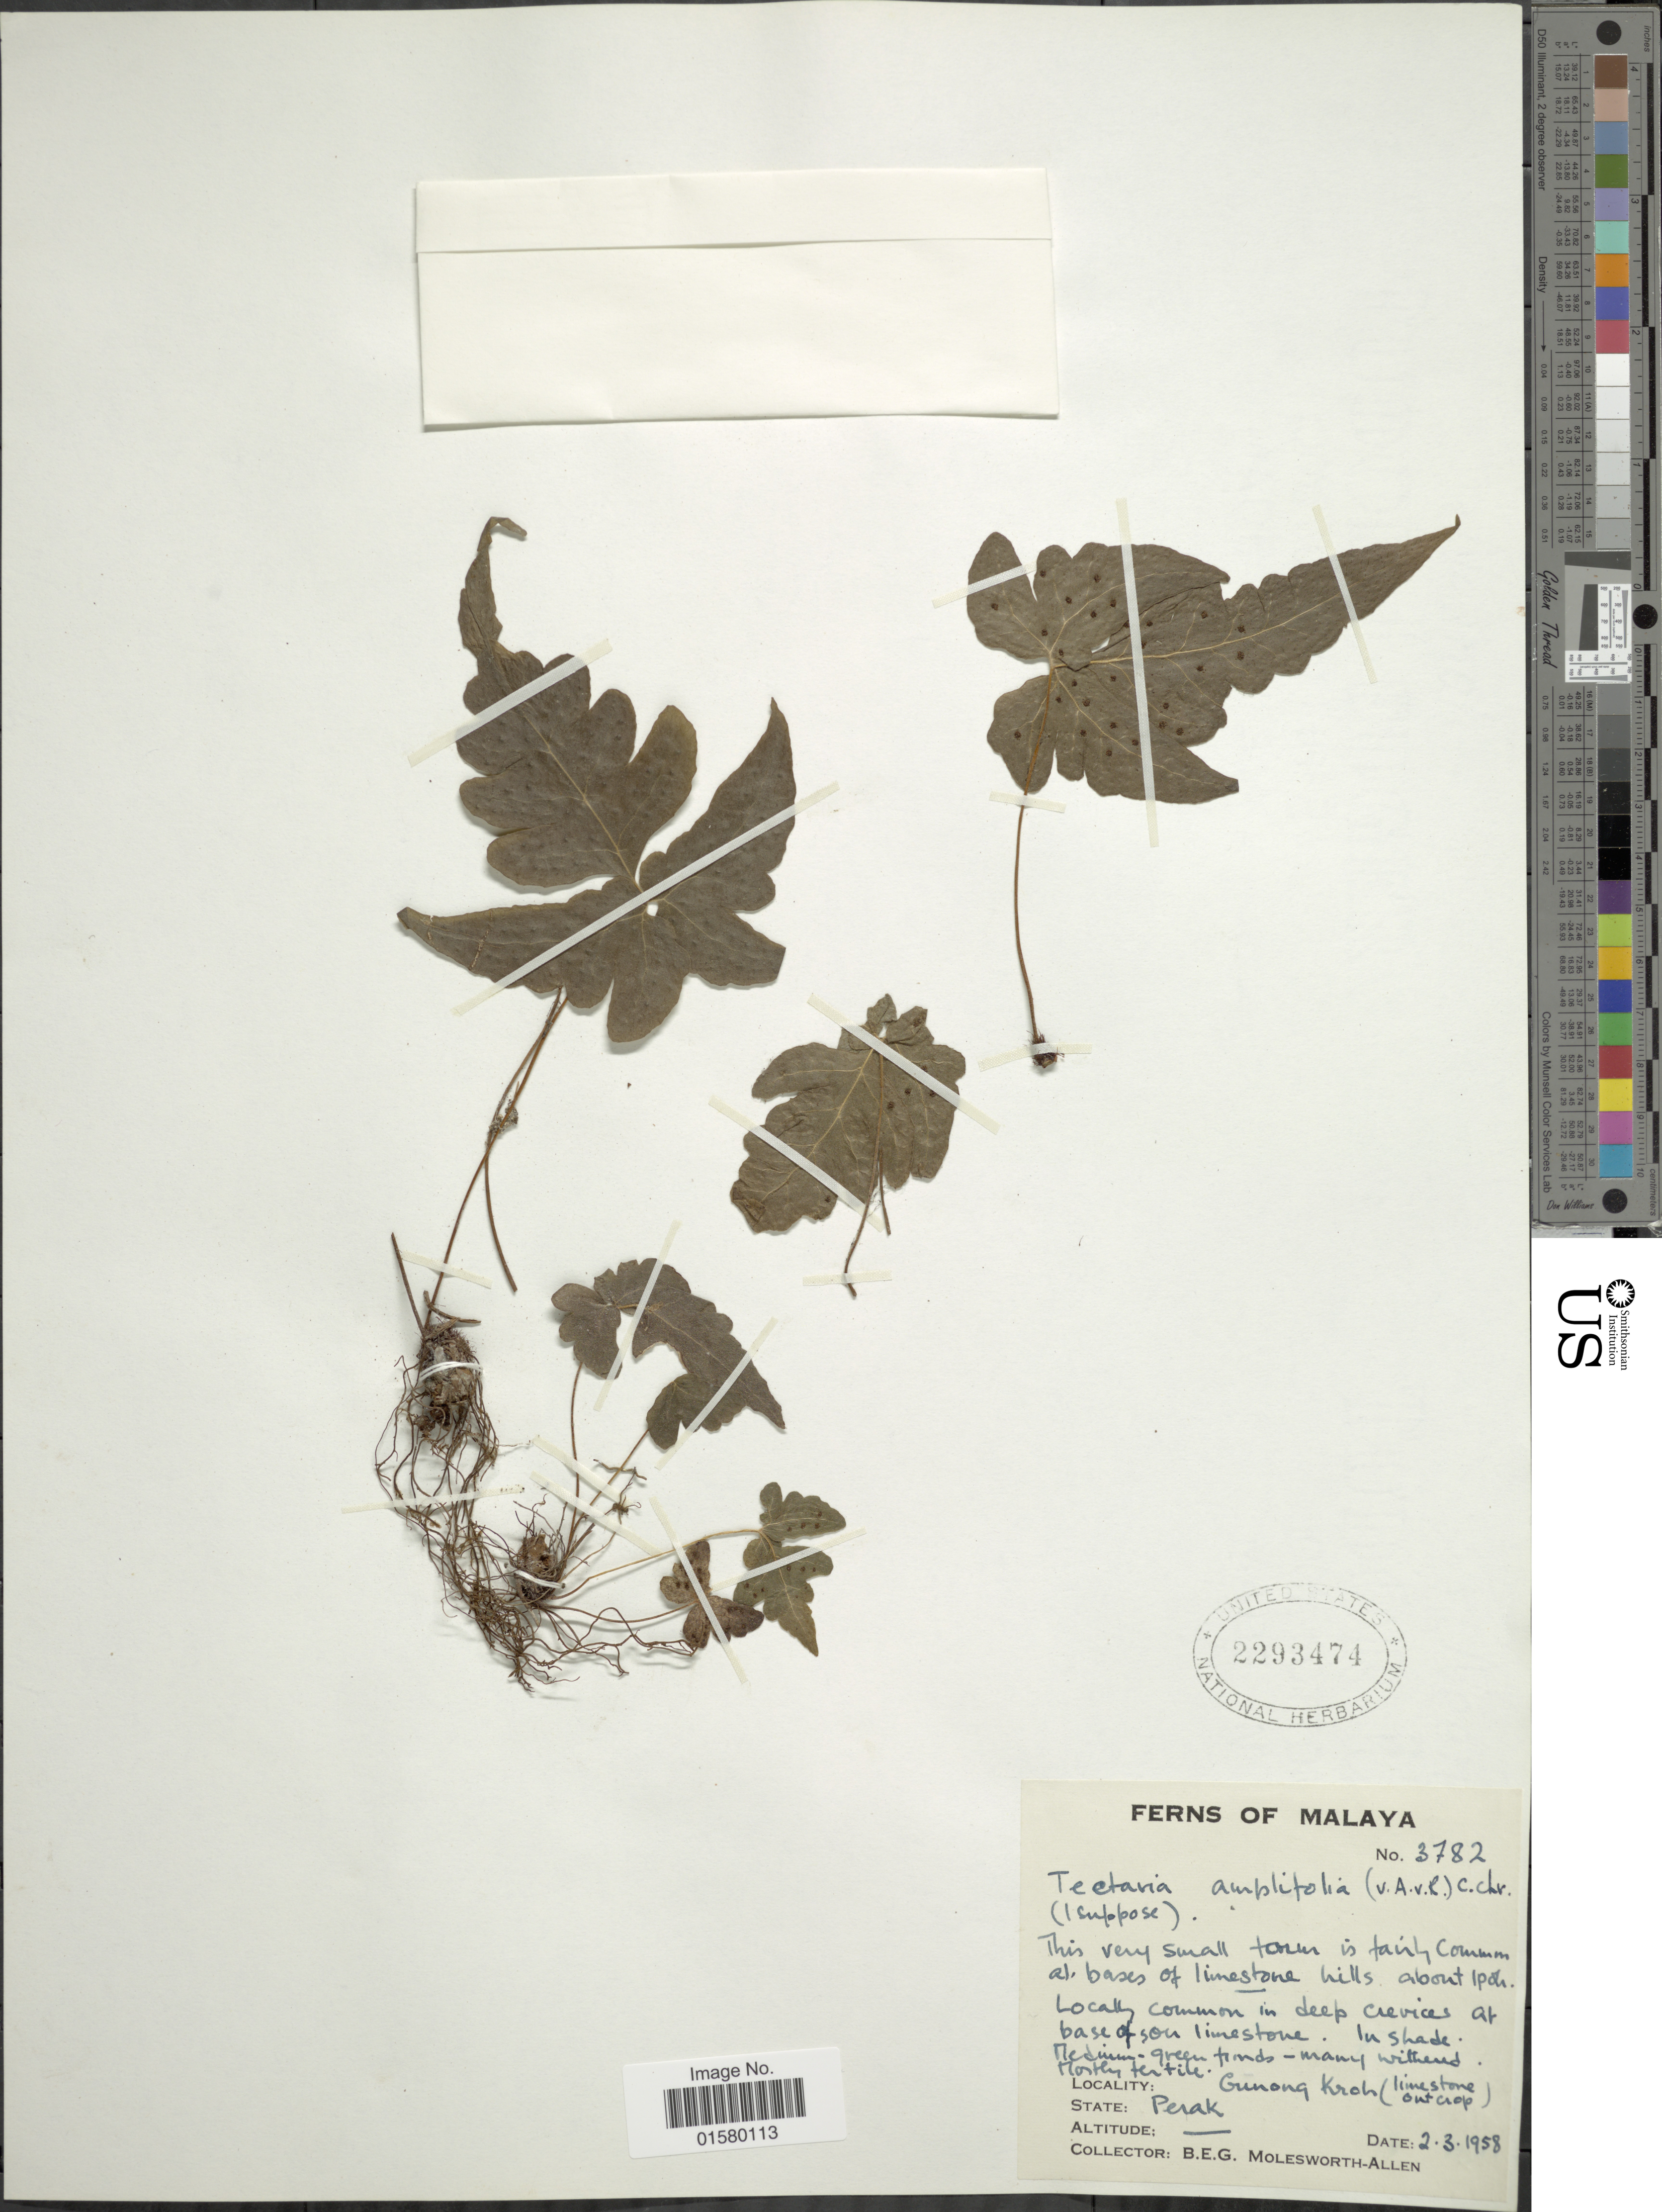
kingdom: Plantae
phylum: Tracheophyta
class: Polypodiopsida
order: Polypodiales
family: Tectariaceae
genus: Tectaria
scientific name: Tectaria amplifolia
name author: (Alderw.) C. Chr.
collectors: B. E. G. Molesworth-Allen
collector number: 3782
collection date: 1958-03-02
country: Malaysia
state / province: Perak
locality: Malaya, Gunong Kroh, State Perak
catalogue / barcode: US 2293474